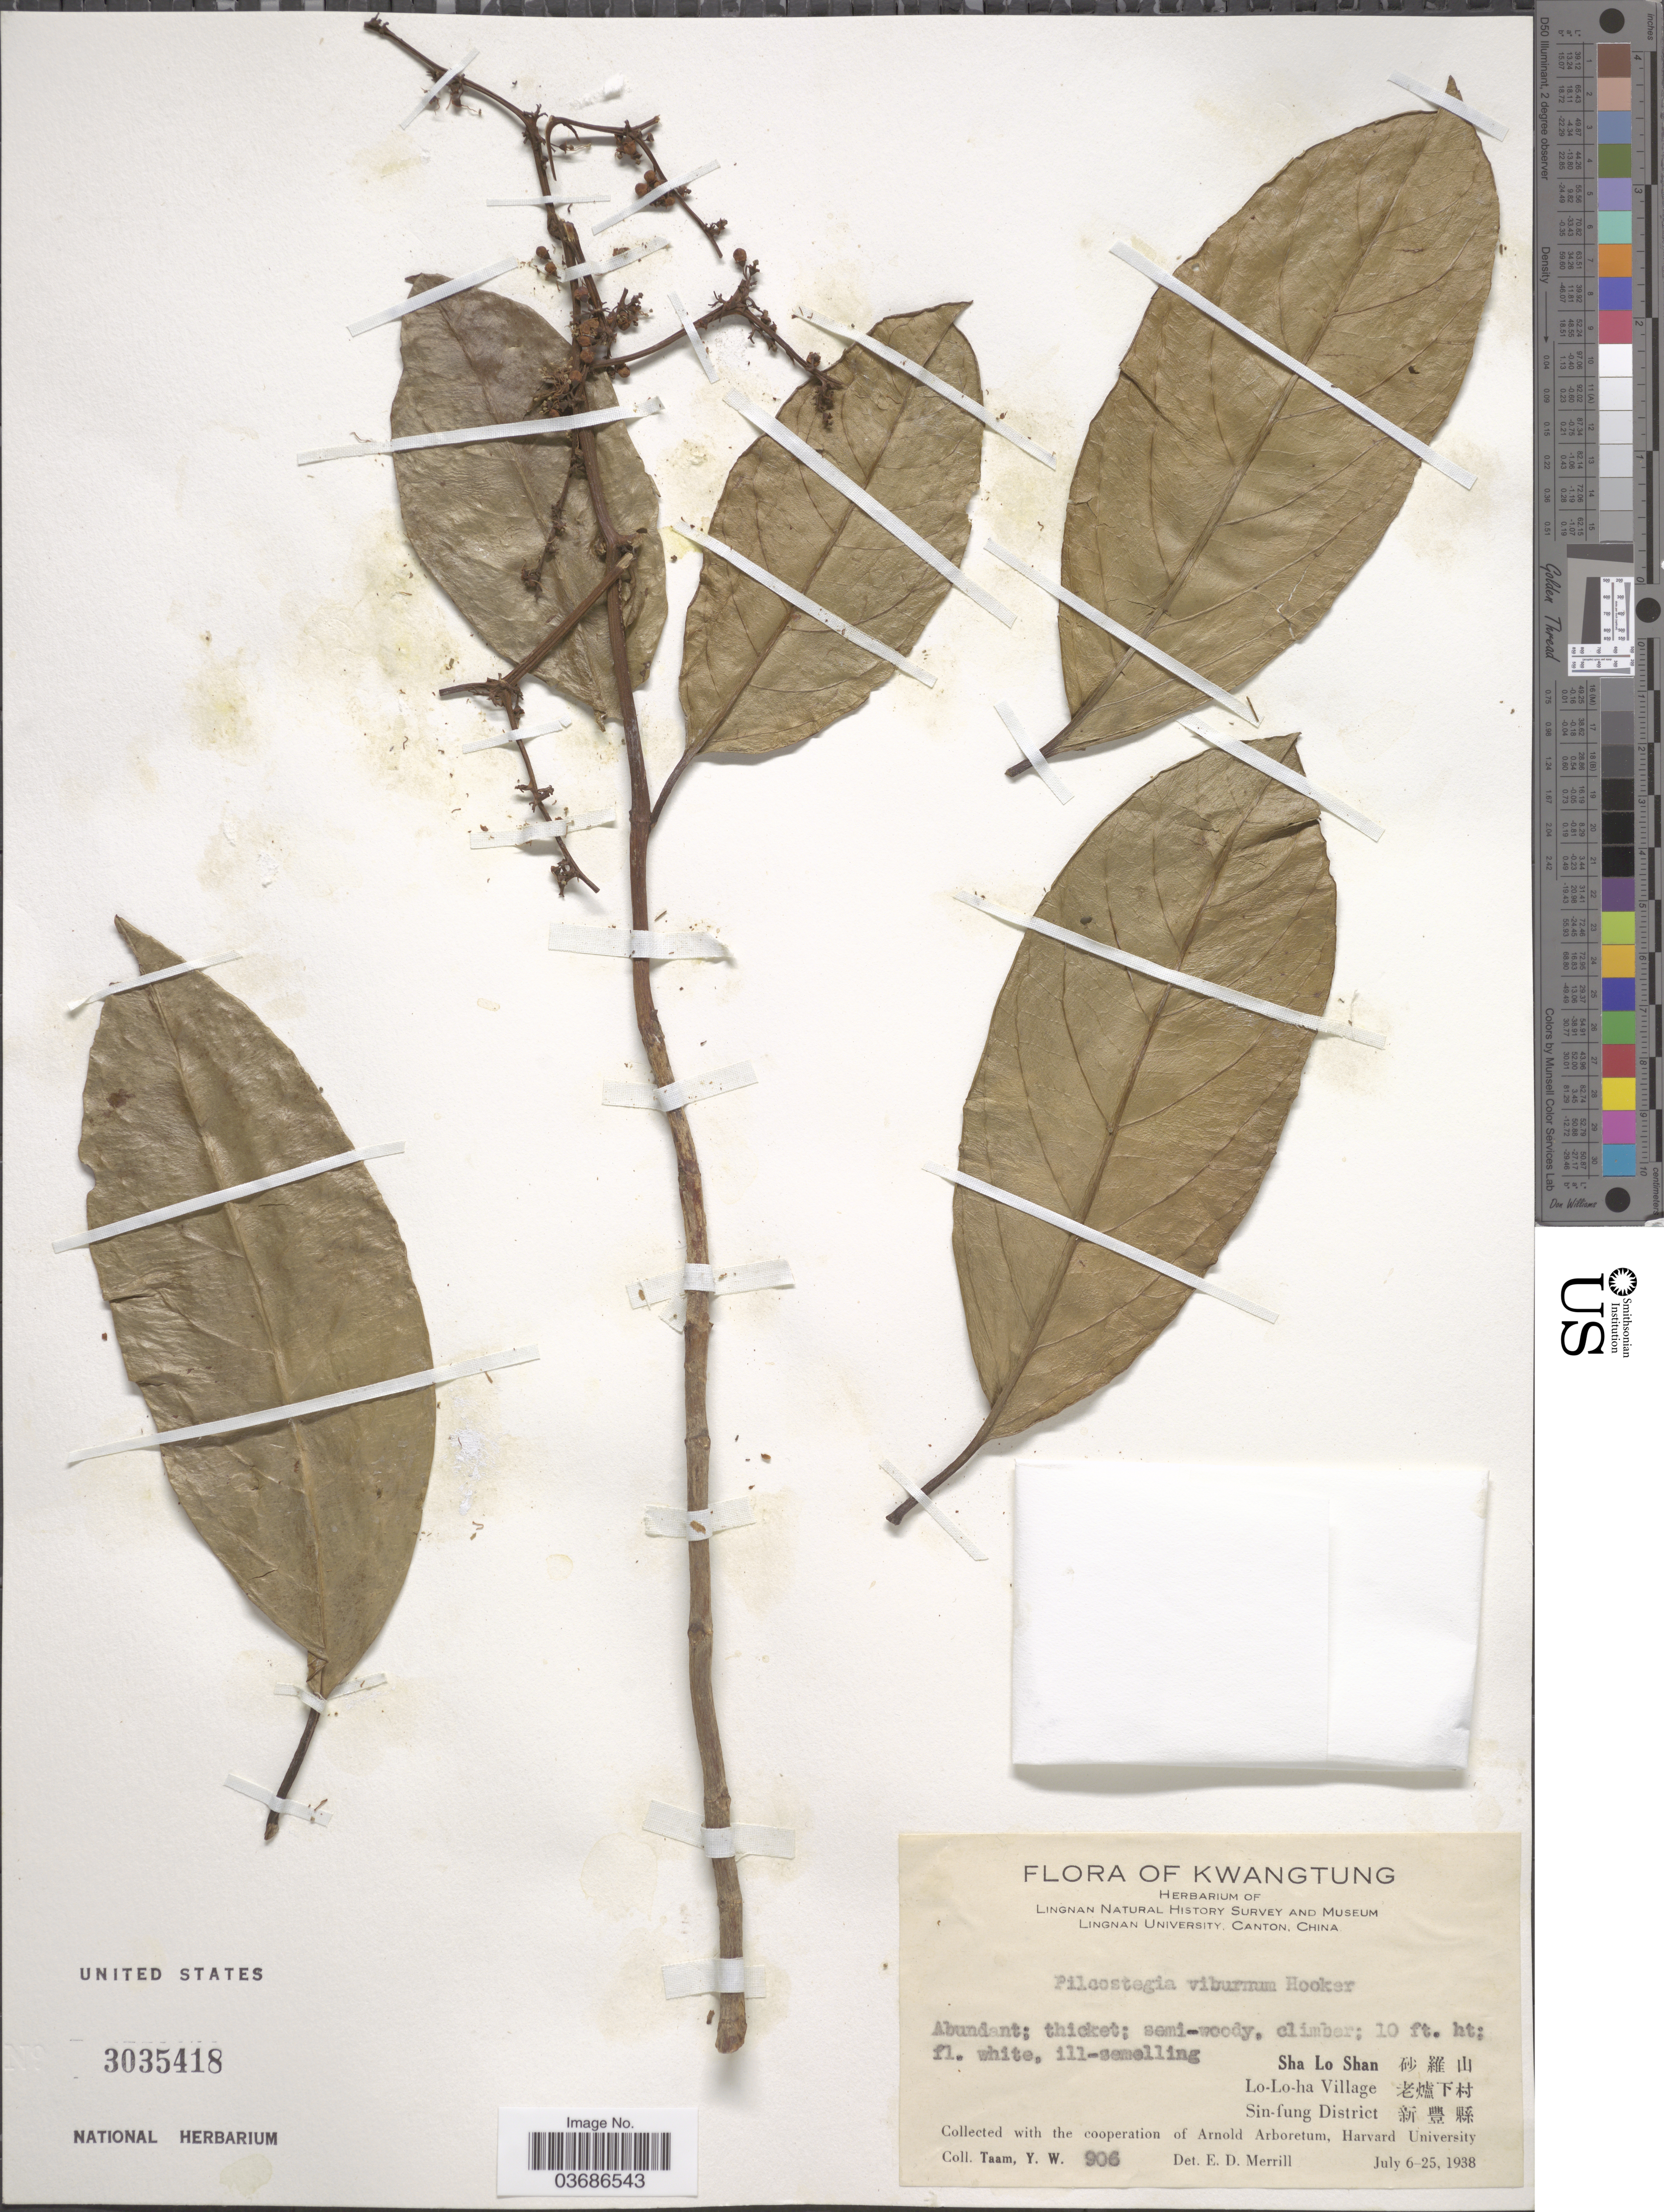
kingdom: Plantae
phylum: Tracheophyta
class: Magnoliopsida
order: Cornales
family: Hydrangeaceae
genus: Hydrangea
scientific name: Hydrangea viburnoides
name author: (Hook. f. & Thomson) Y. De Smet & Granados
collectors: Y. W. Taam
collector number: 906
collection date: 1938-07-06/1938-07-25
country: China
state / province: Guangdong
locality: Kwangtung. Lingnan Natural History Survey and Museum. Sha Lo Shan. X. Lo-Lo-ha Village. X. Sin-fung District. X.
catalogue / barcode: US 3035418